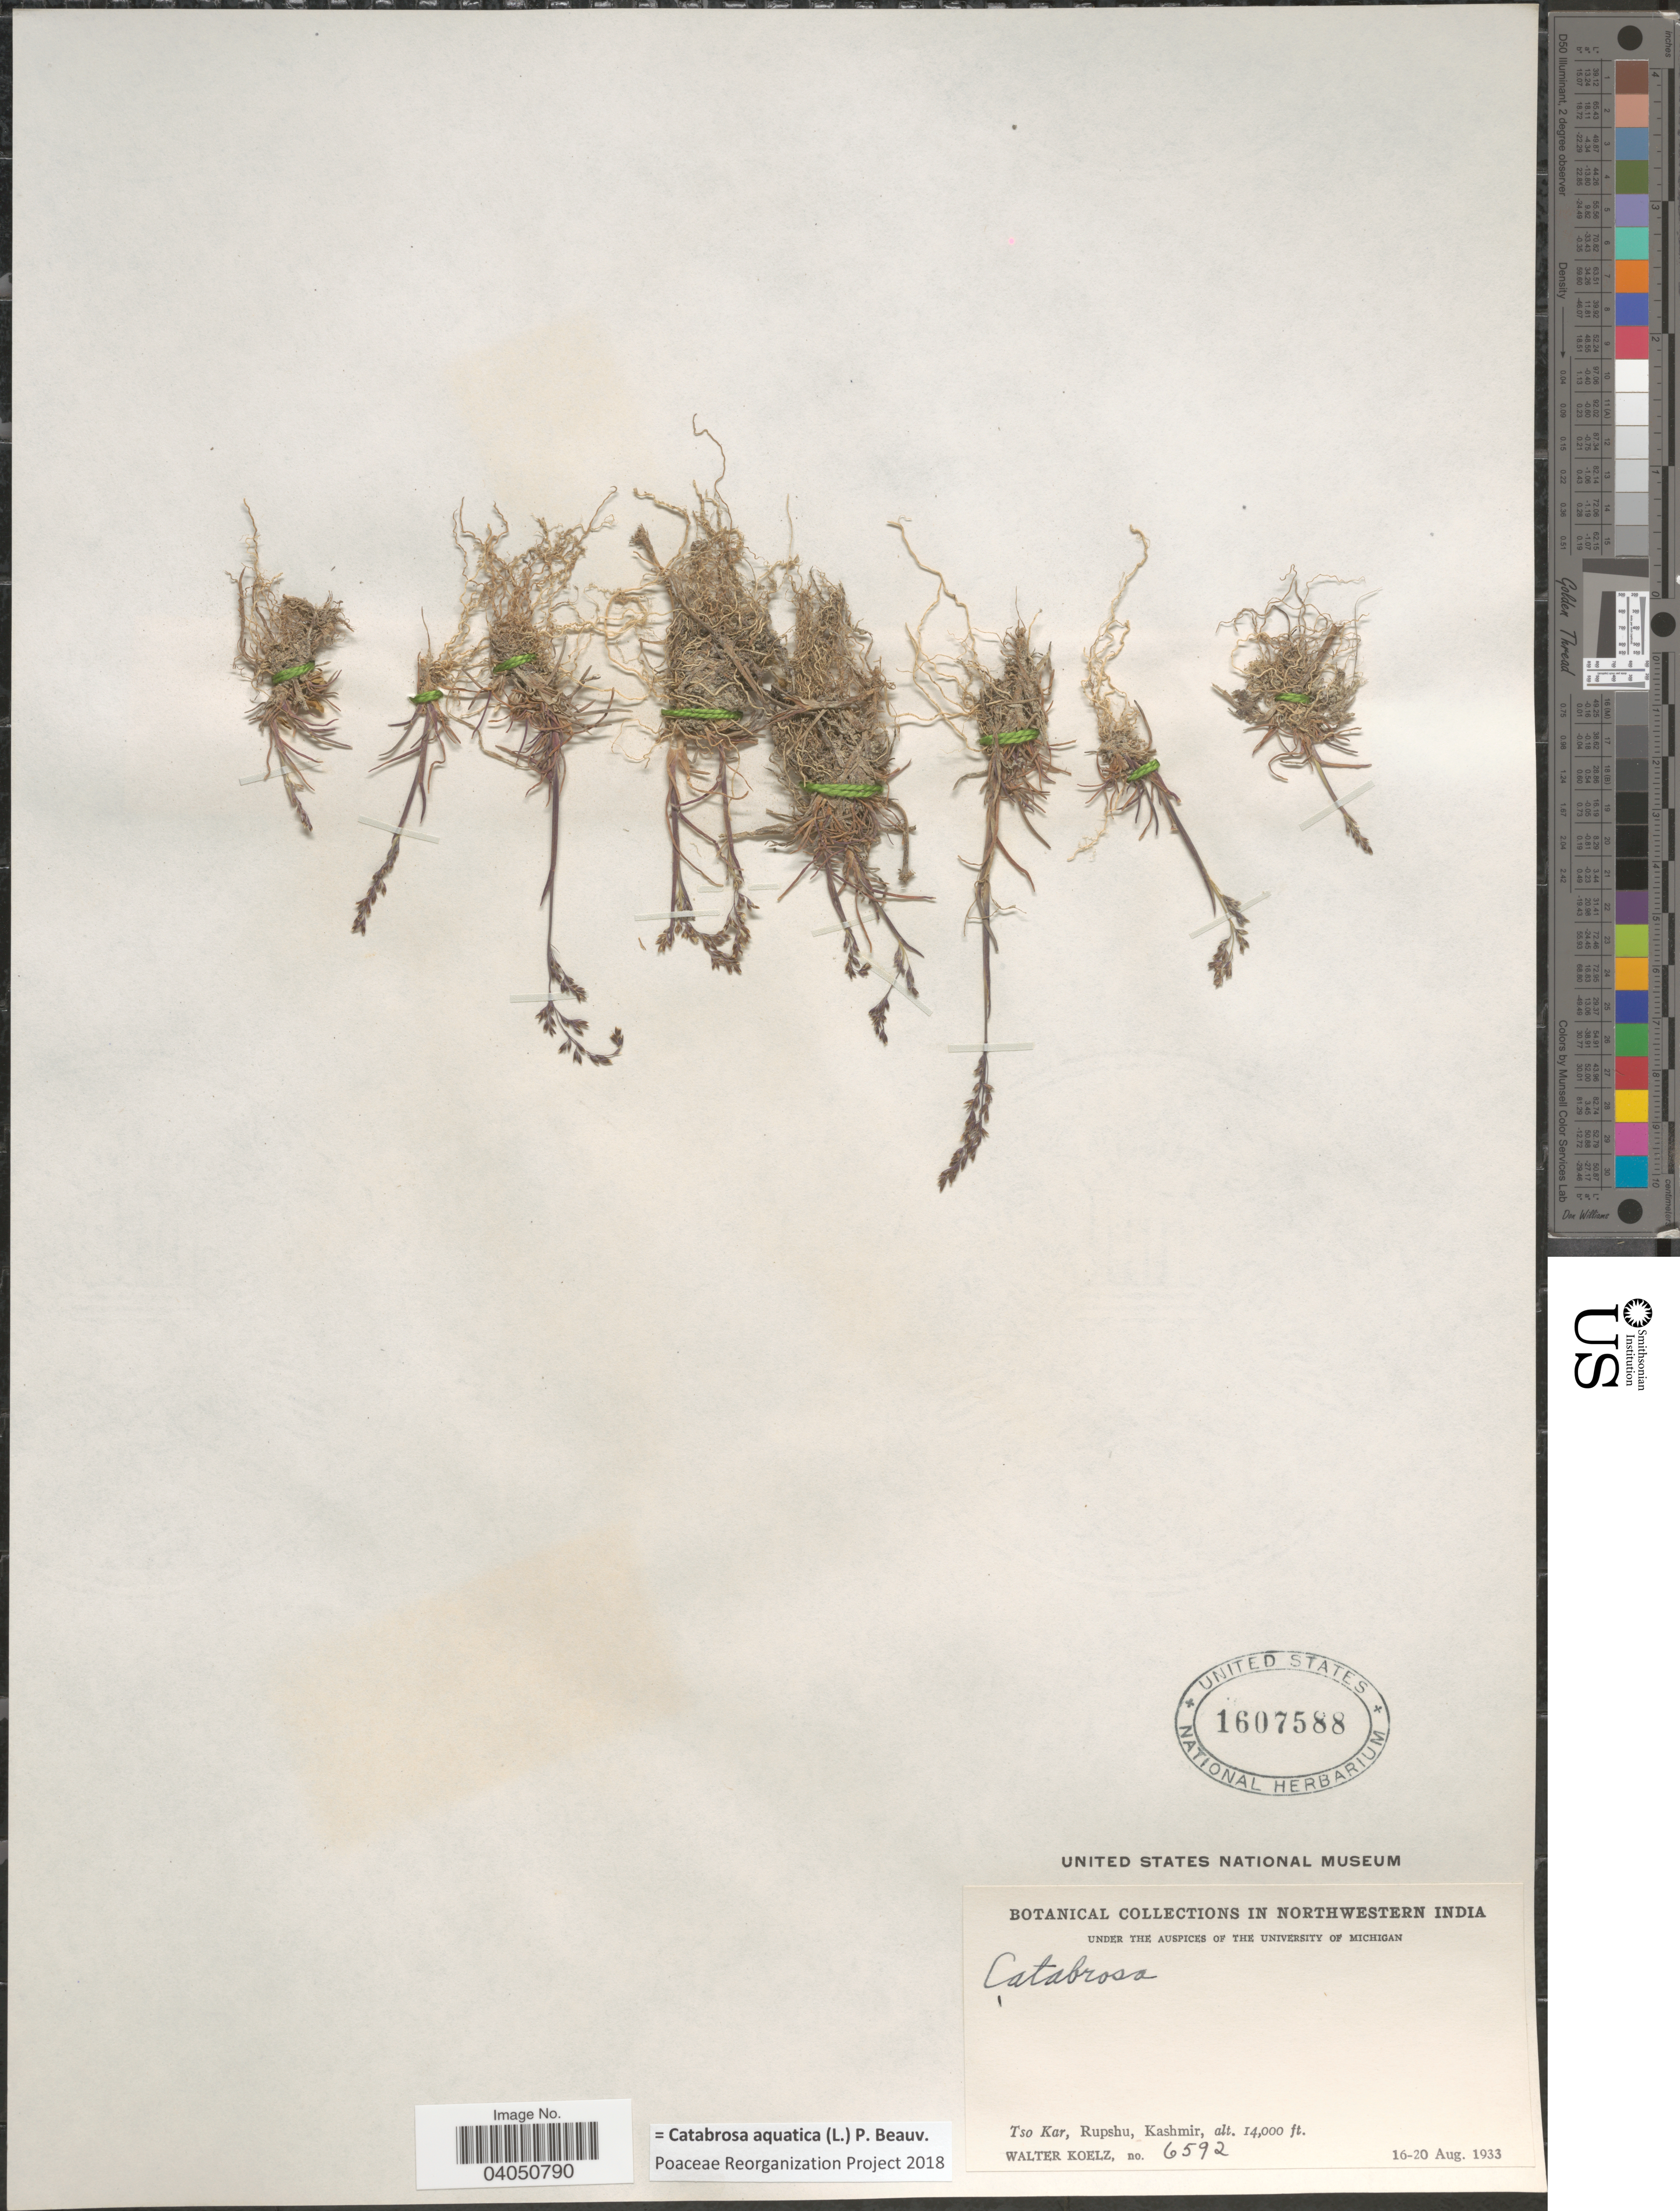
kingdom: Plantae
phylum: Tracheophyta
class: Liliopsida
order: Poales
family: Poaceae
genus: Catabrosa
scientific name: Catabrosa aquatica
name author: (L.) P. Beauv.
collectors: W. N. Koelz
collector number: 6592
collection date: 1933-08-16/1933-08-20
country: India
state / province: Jammu and Kashmir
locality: Northwestern India. Tso Kar, Rupshu, Kashmir.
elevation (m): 4267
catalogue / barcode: US 1607588